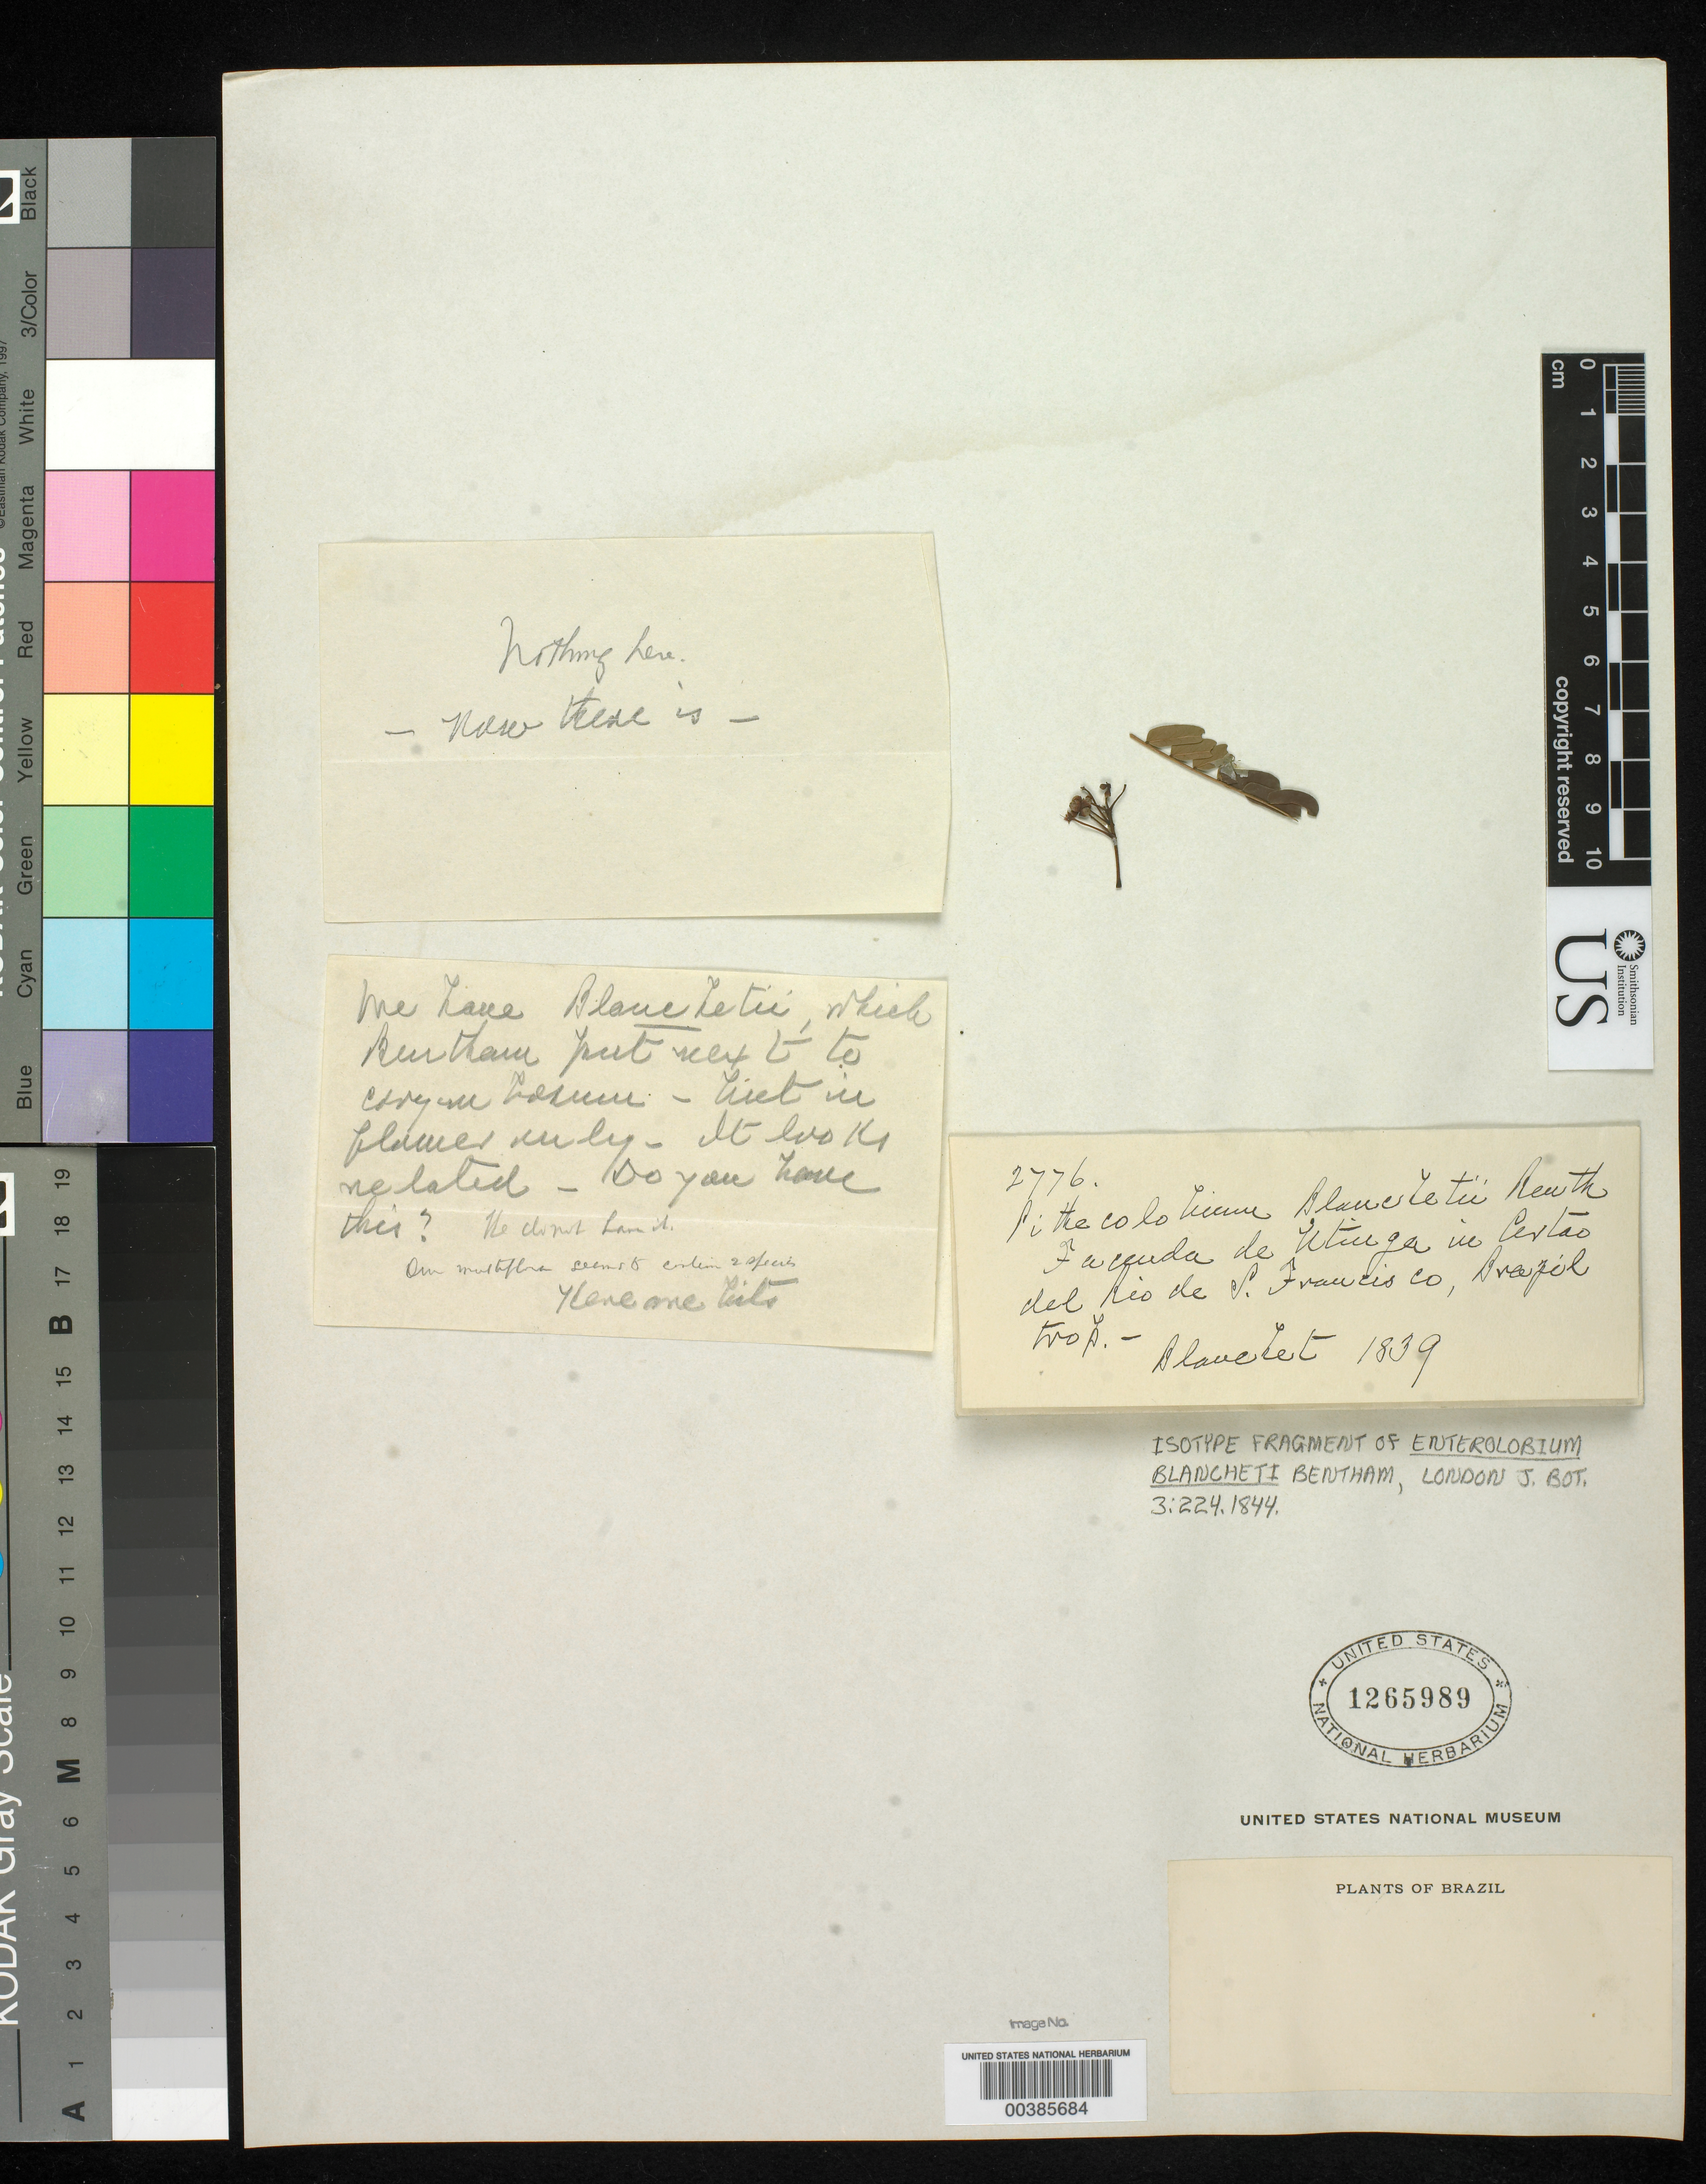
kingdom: Plantae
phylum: Tracheophyta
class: Magnoliopsida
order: Fabales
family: Fabaceae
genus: Enterolobium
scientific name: Enterolobium blancheti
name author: Benth.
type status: Isotype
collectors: J. Blanchet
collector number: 2776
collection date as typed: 1839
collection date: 1839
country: Brazil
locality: Faceuda de Utiuga in certao del Rio de S. Francisco.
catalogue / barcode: US 1265989